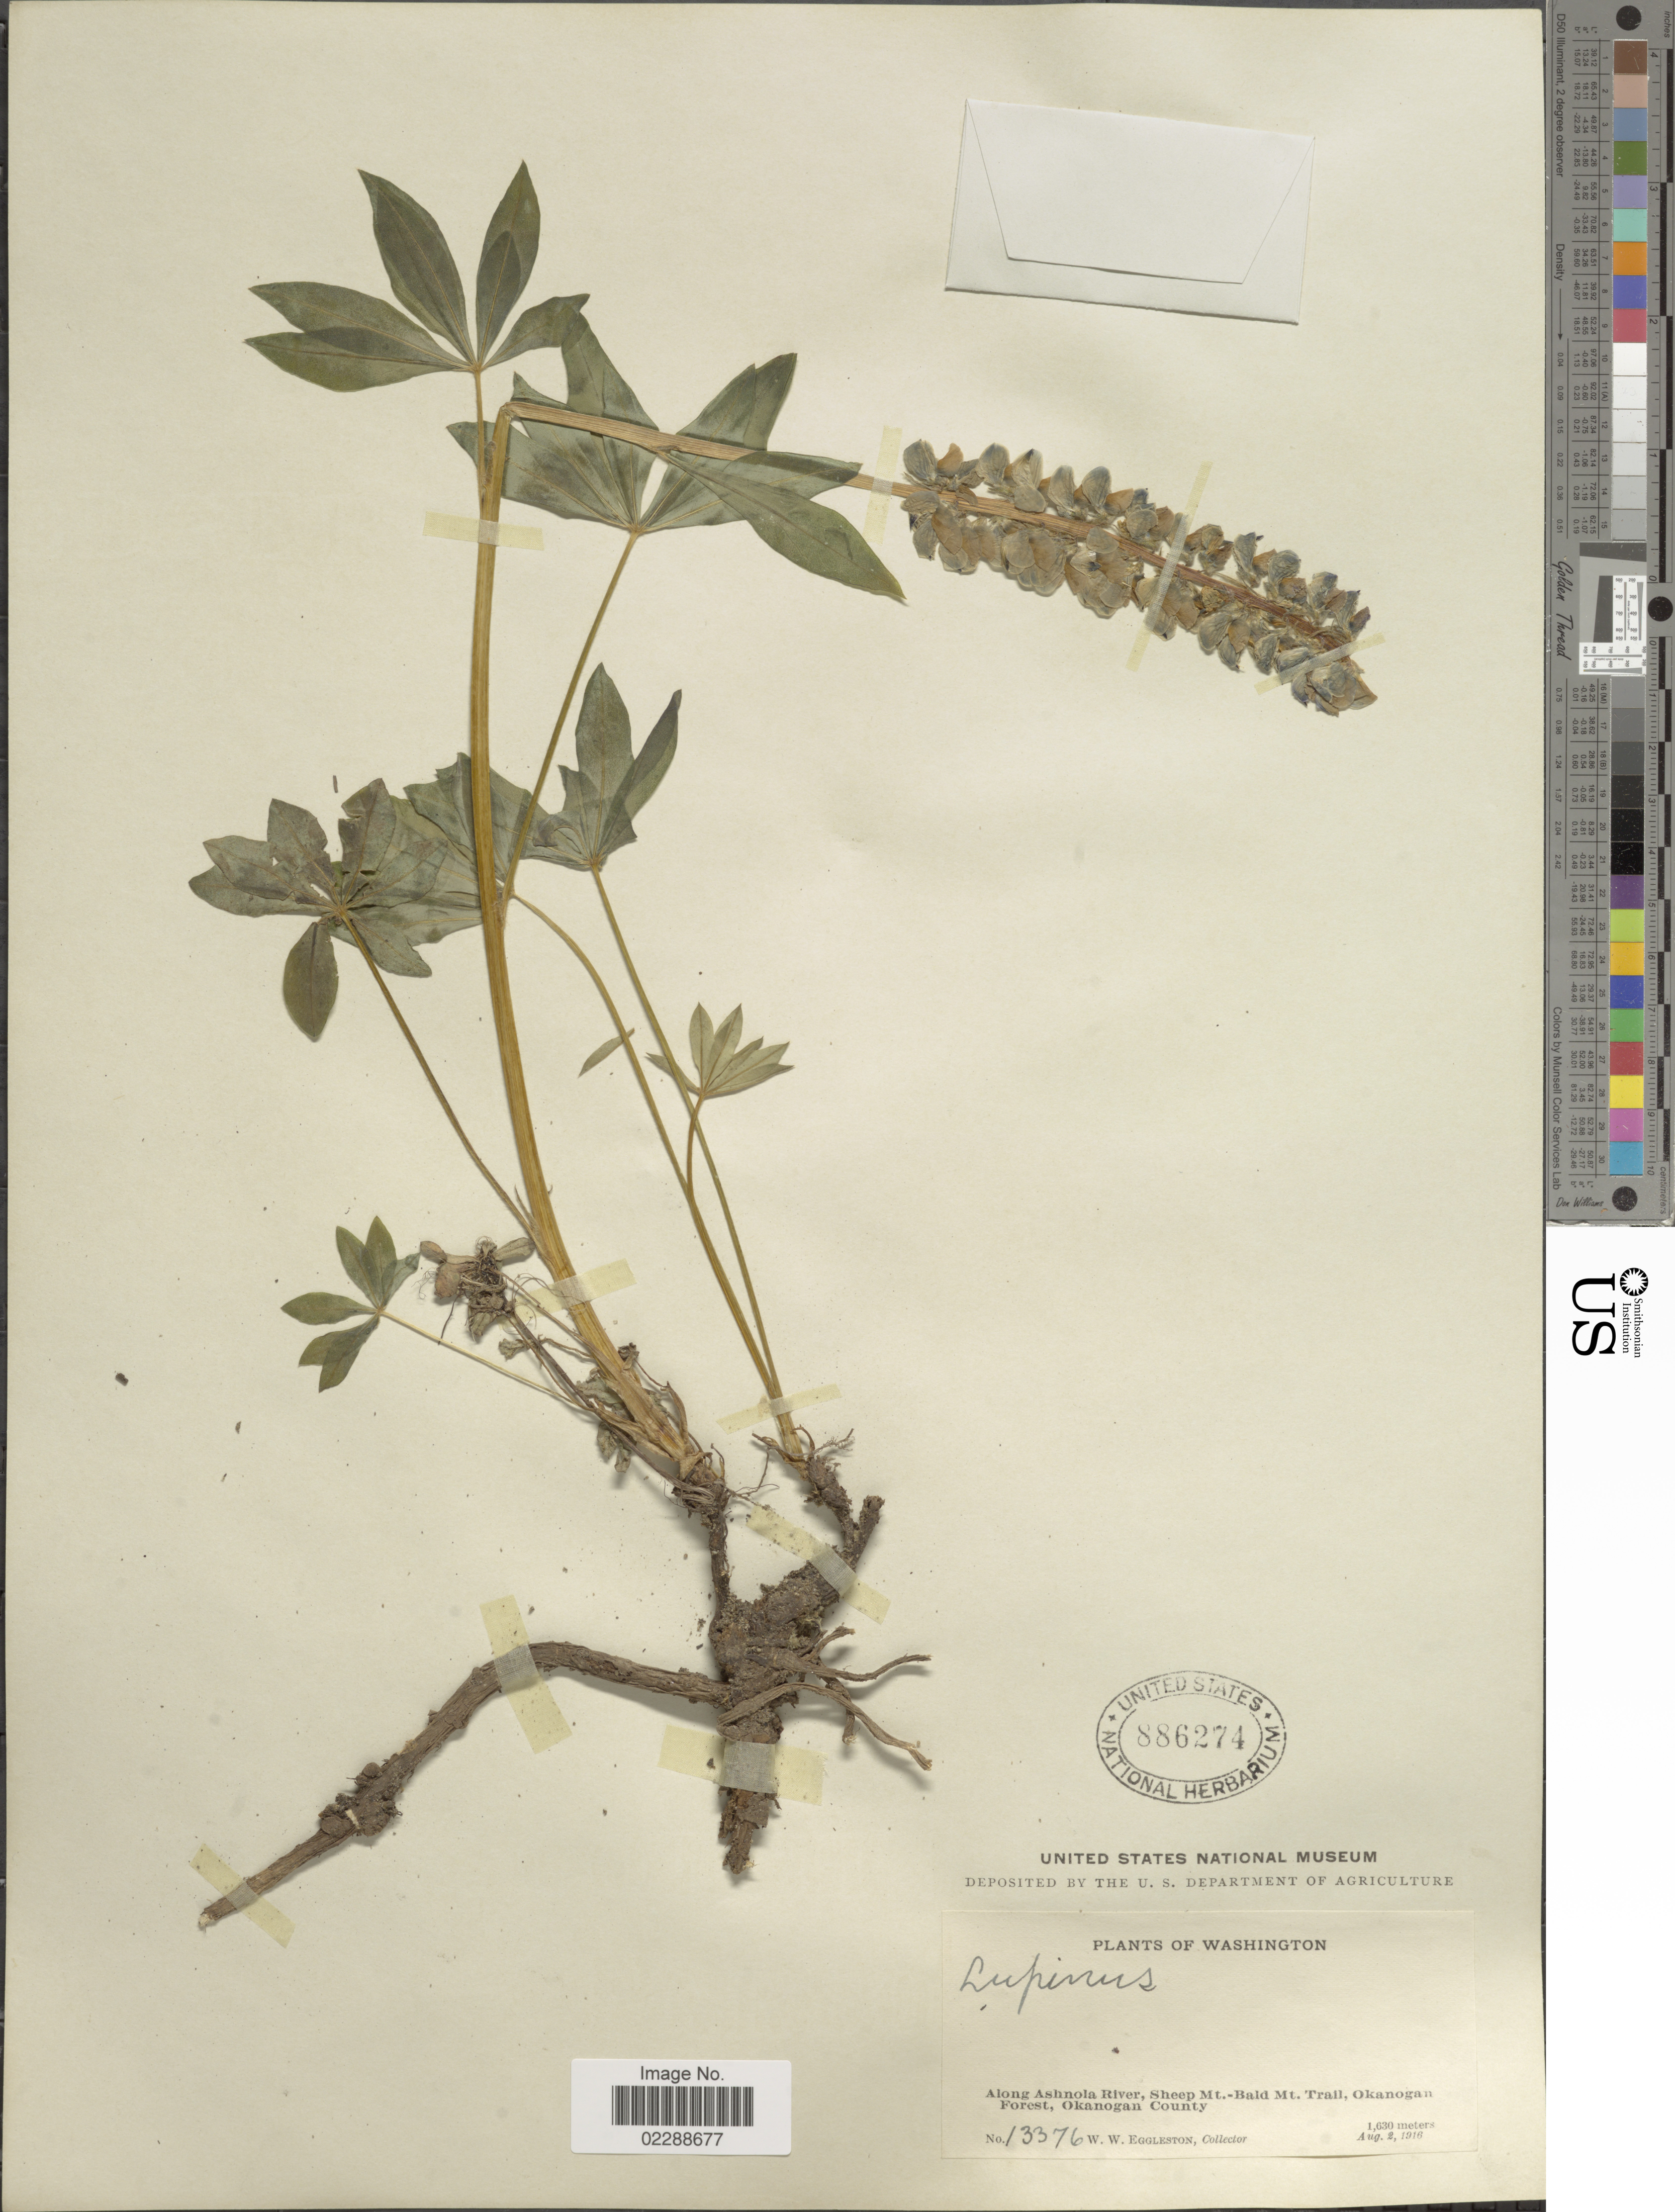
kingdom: Plantae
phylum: Tracheophyta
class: Magnoliopsida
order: Fabales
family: Fabaceae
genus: Lupinus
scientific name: Lupinus sp.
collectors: W. W. Eggleston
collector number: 13376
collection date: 1916-08-02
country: United States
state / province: Washington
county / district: Okanogan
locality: Along Ashnola River, Sheep Mt.-Bald Mt. Trail, Okanogan Forest, Okanogan County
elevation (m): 1630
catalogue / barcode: US 886274